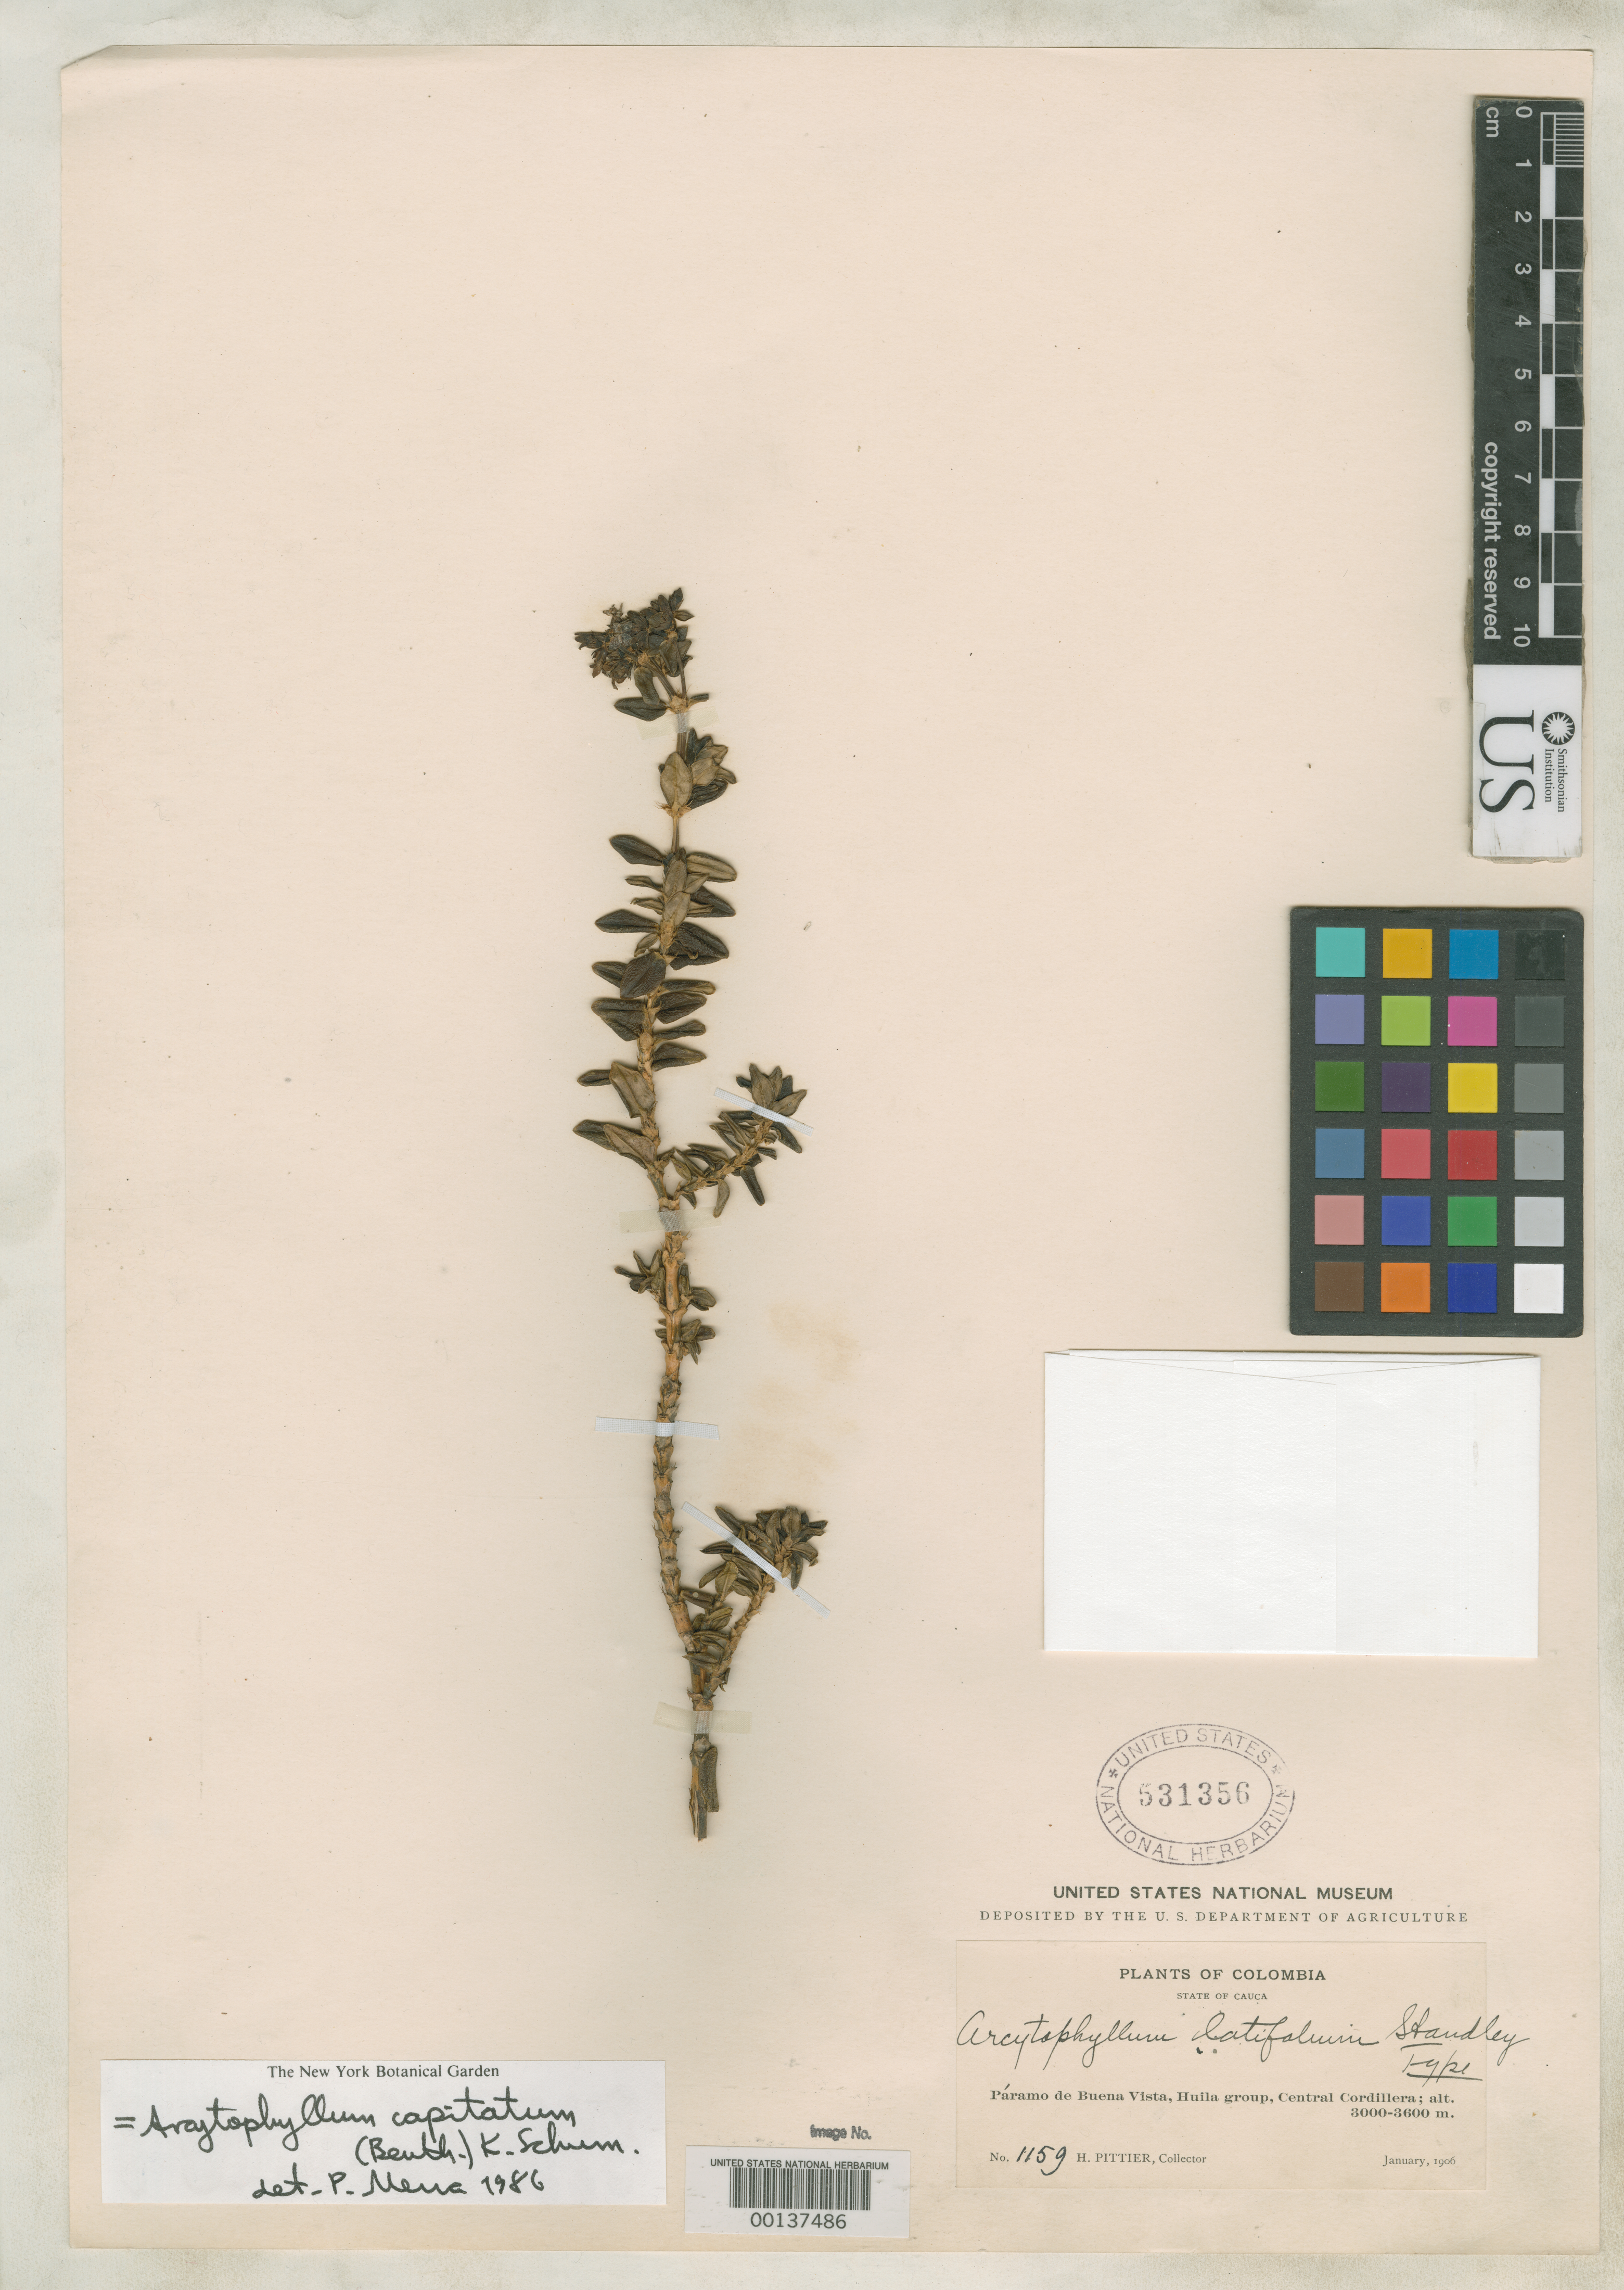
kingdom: Plantae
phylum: Tracheophyta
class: Magnoliopsida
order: Gentianales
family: Rubiaceae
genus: Arcytophyllum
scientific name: Arcytophyllum latifolium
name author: Standl.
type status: Holotype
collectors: H. F. Pittier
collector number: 1159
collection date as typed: Jan 1906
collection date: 1906-01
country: Colombia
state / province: Cauca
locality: Central Cordillera, Paramo de Buena Vista, Huila Group.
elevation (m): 3000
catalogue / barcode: US 531356